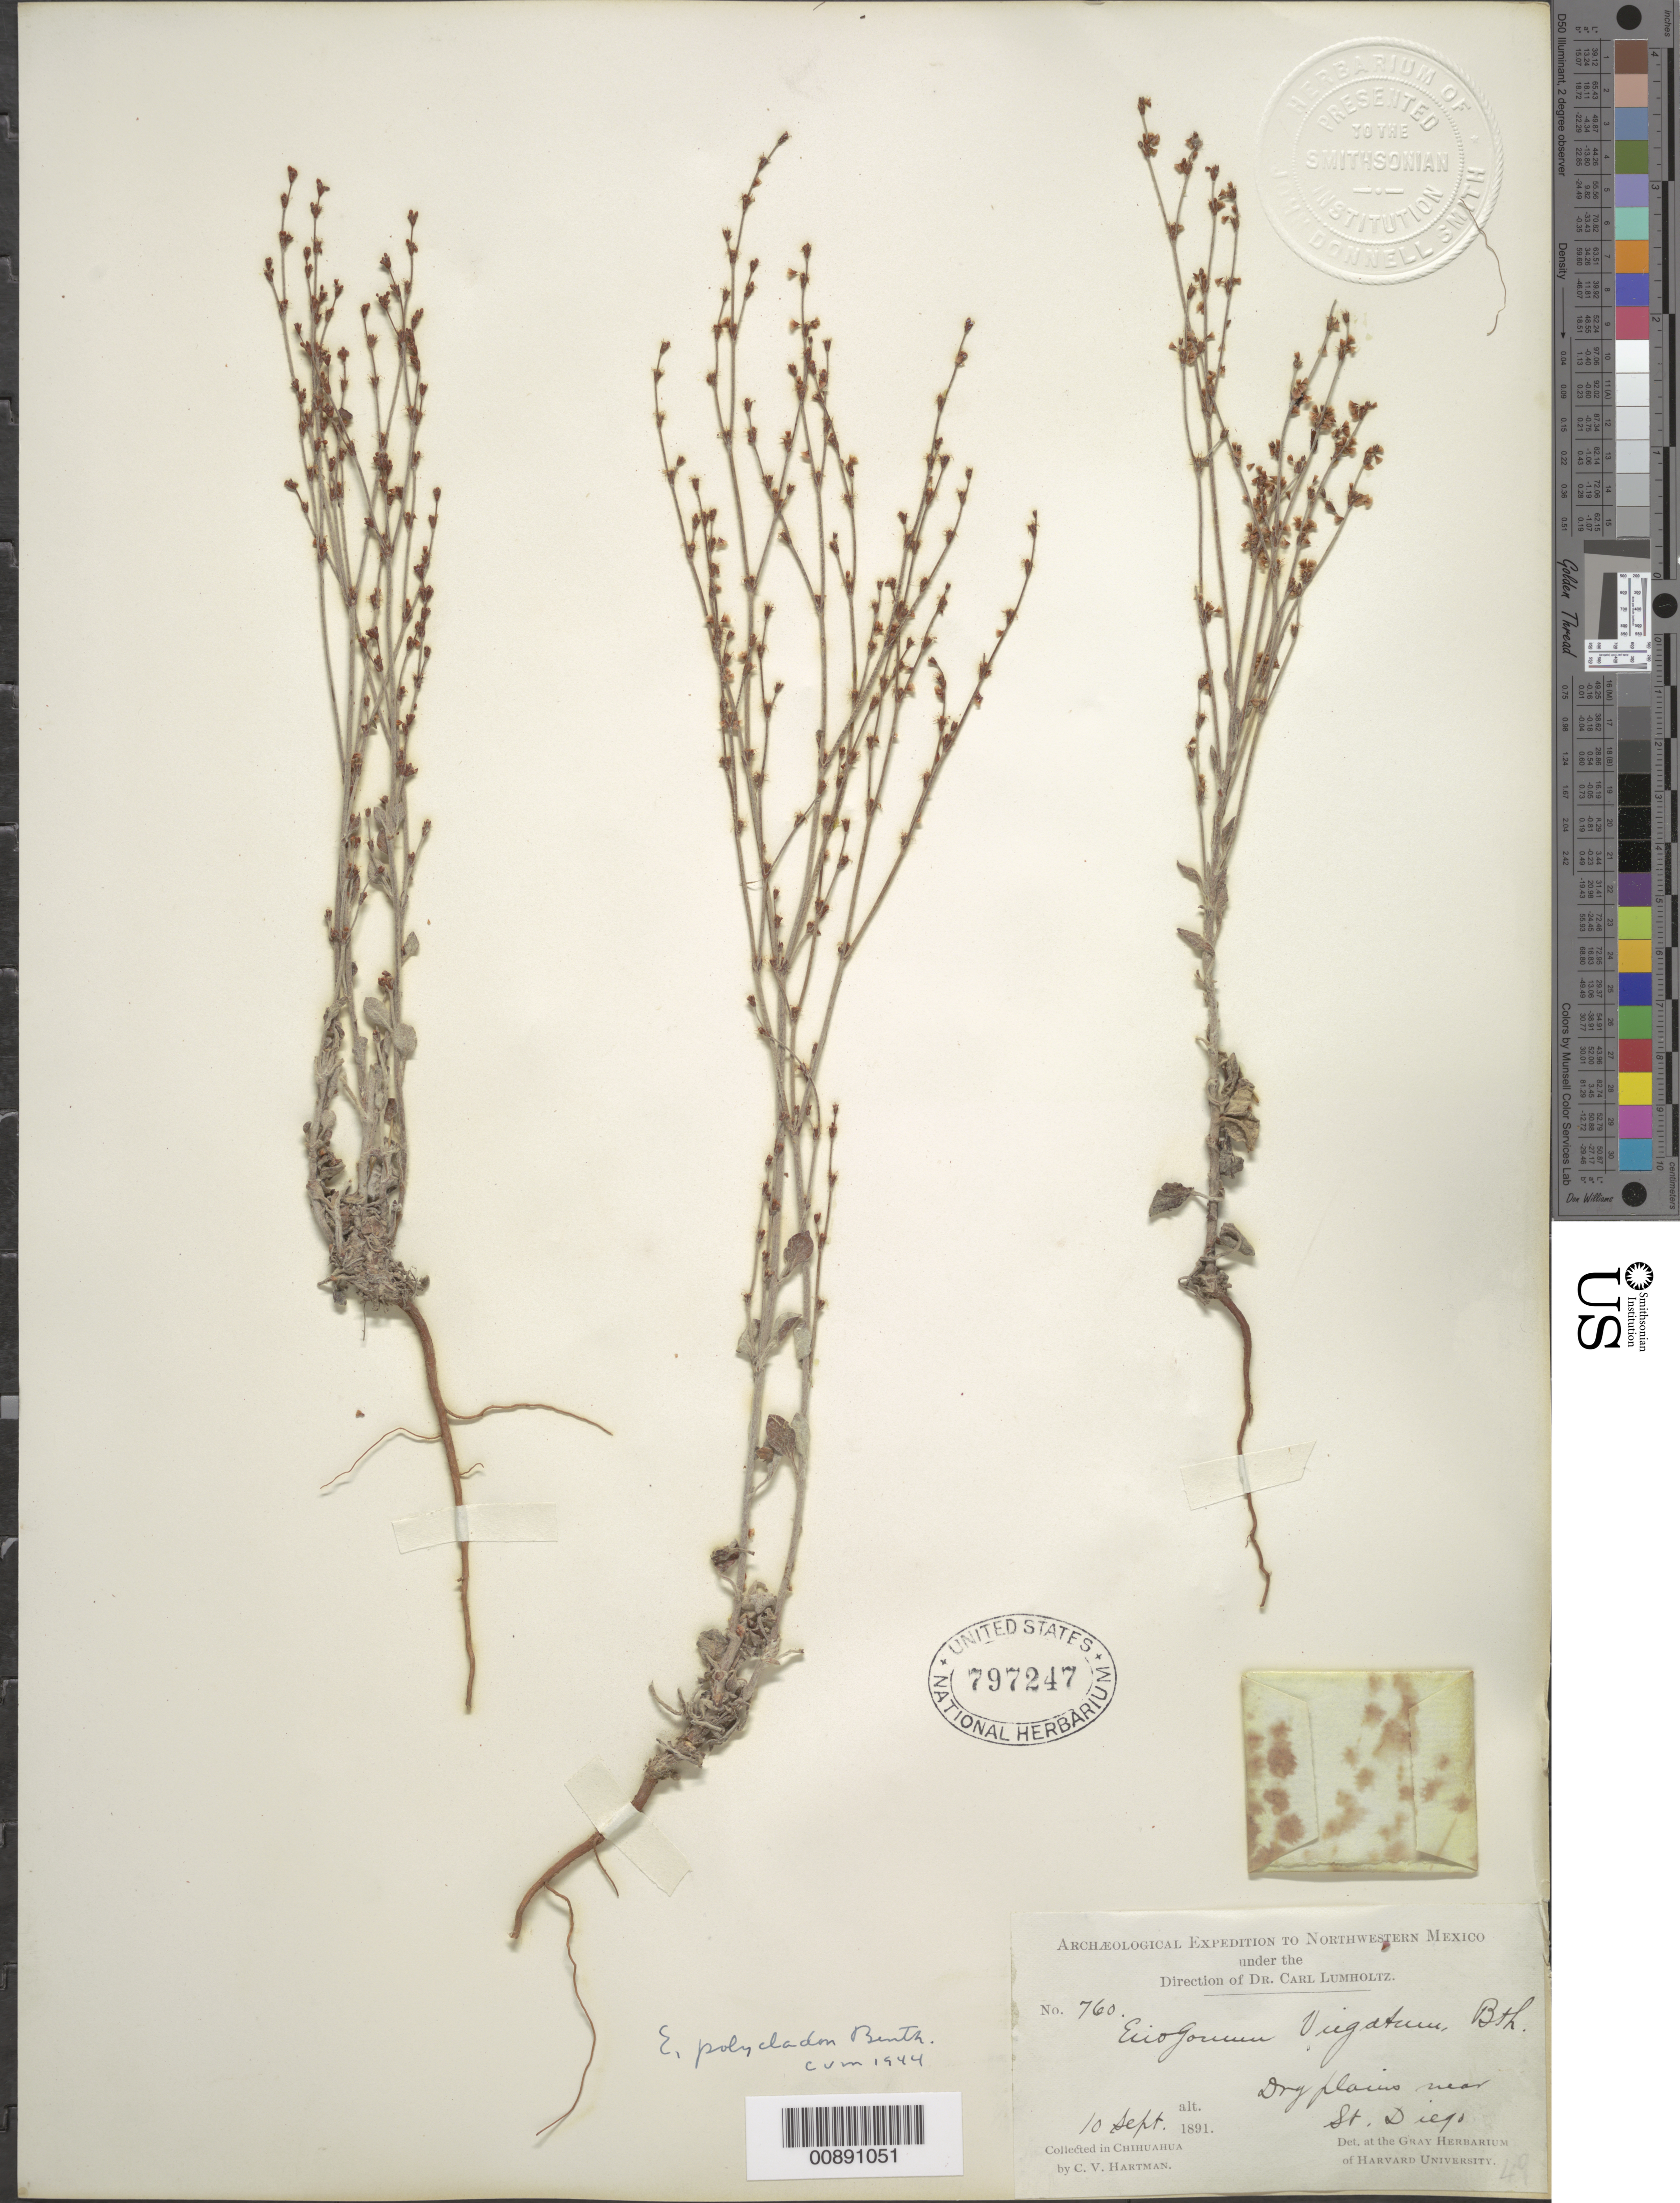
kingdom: Plantae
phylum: Tracheophyta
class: Magnoliopsida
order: Caryophyllales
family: Polygonaceae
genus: Eriogonum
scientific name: Eriogonum polycladon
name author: Benth.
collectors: C. V. Hartman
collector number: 760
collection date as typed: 10 Sep 1891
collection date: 1891-09-10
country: Mexico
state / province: Chihuahua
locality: Near St. Diego, Chihuahua.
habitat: Dry plains.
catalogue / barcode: US 797247